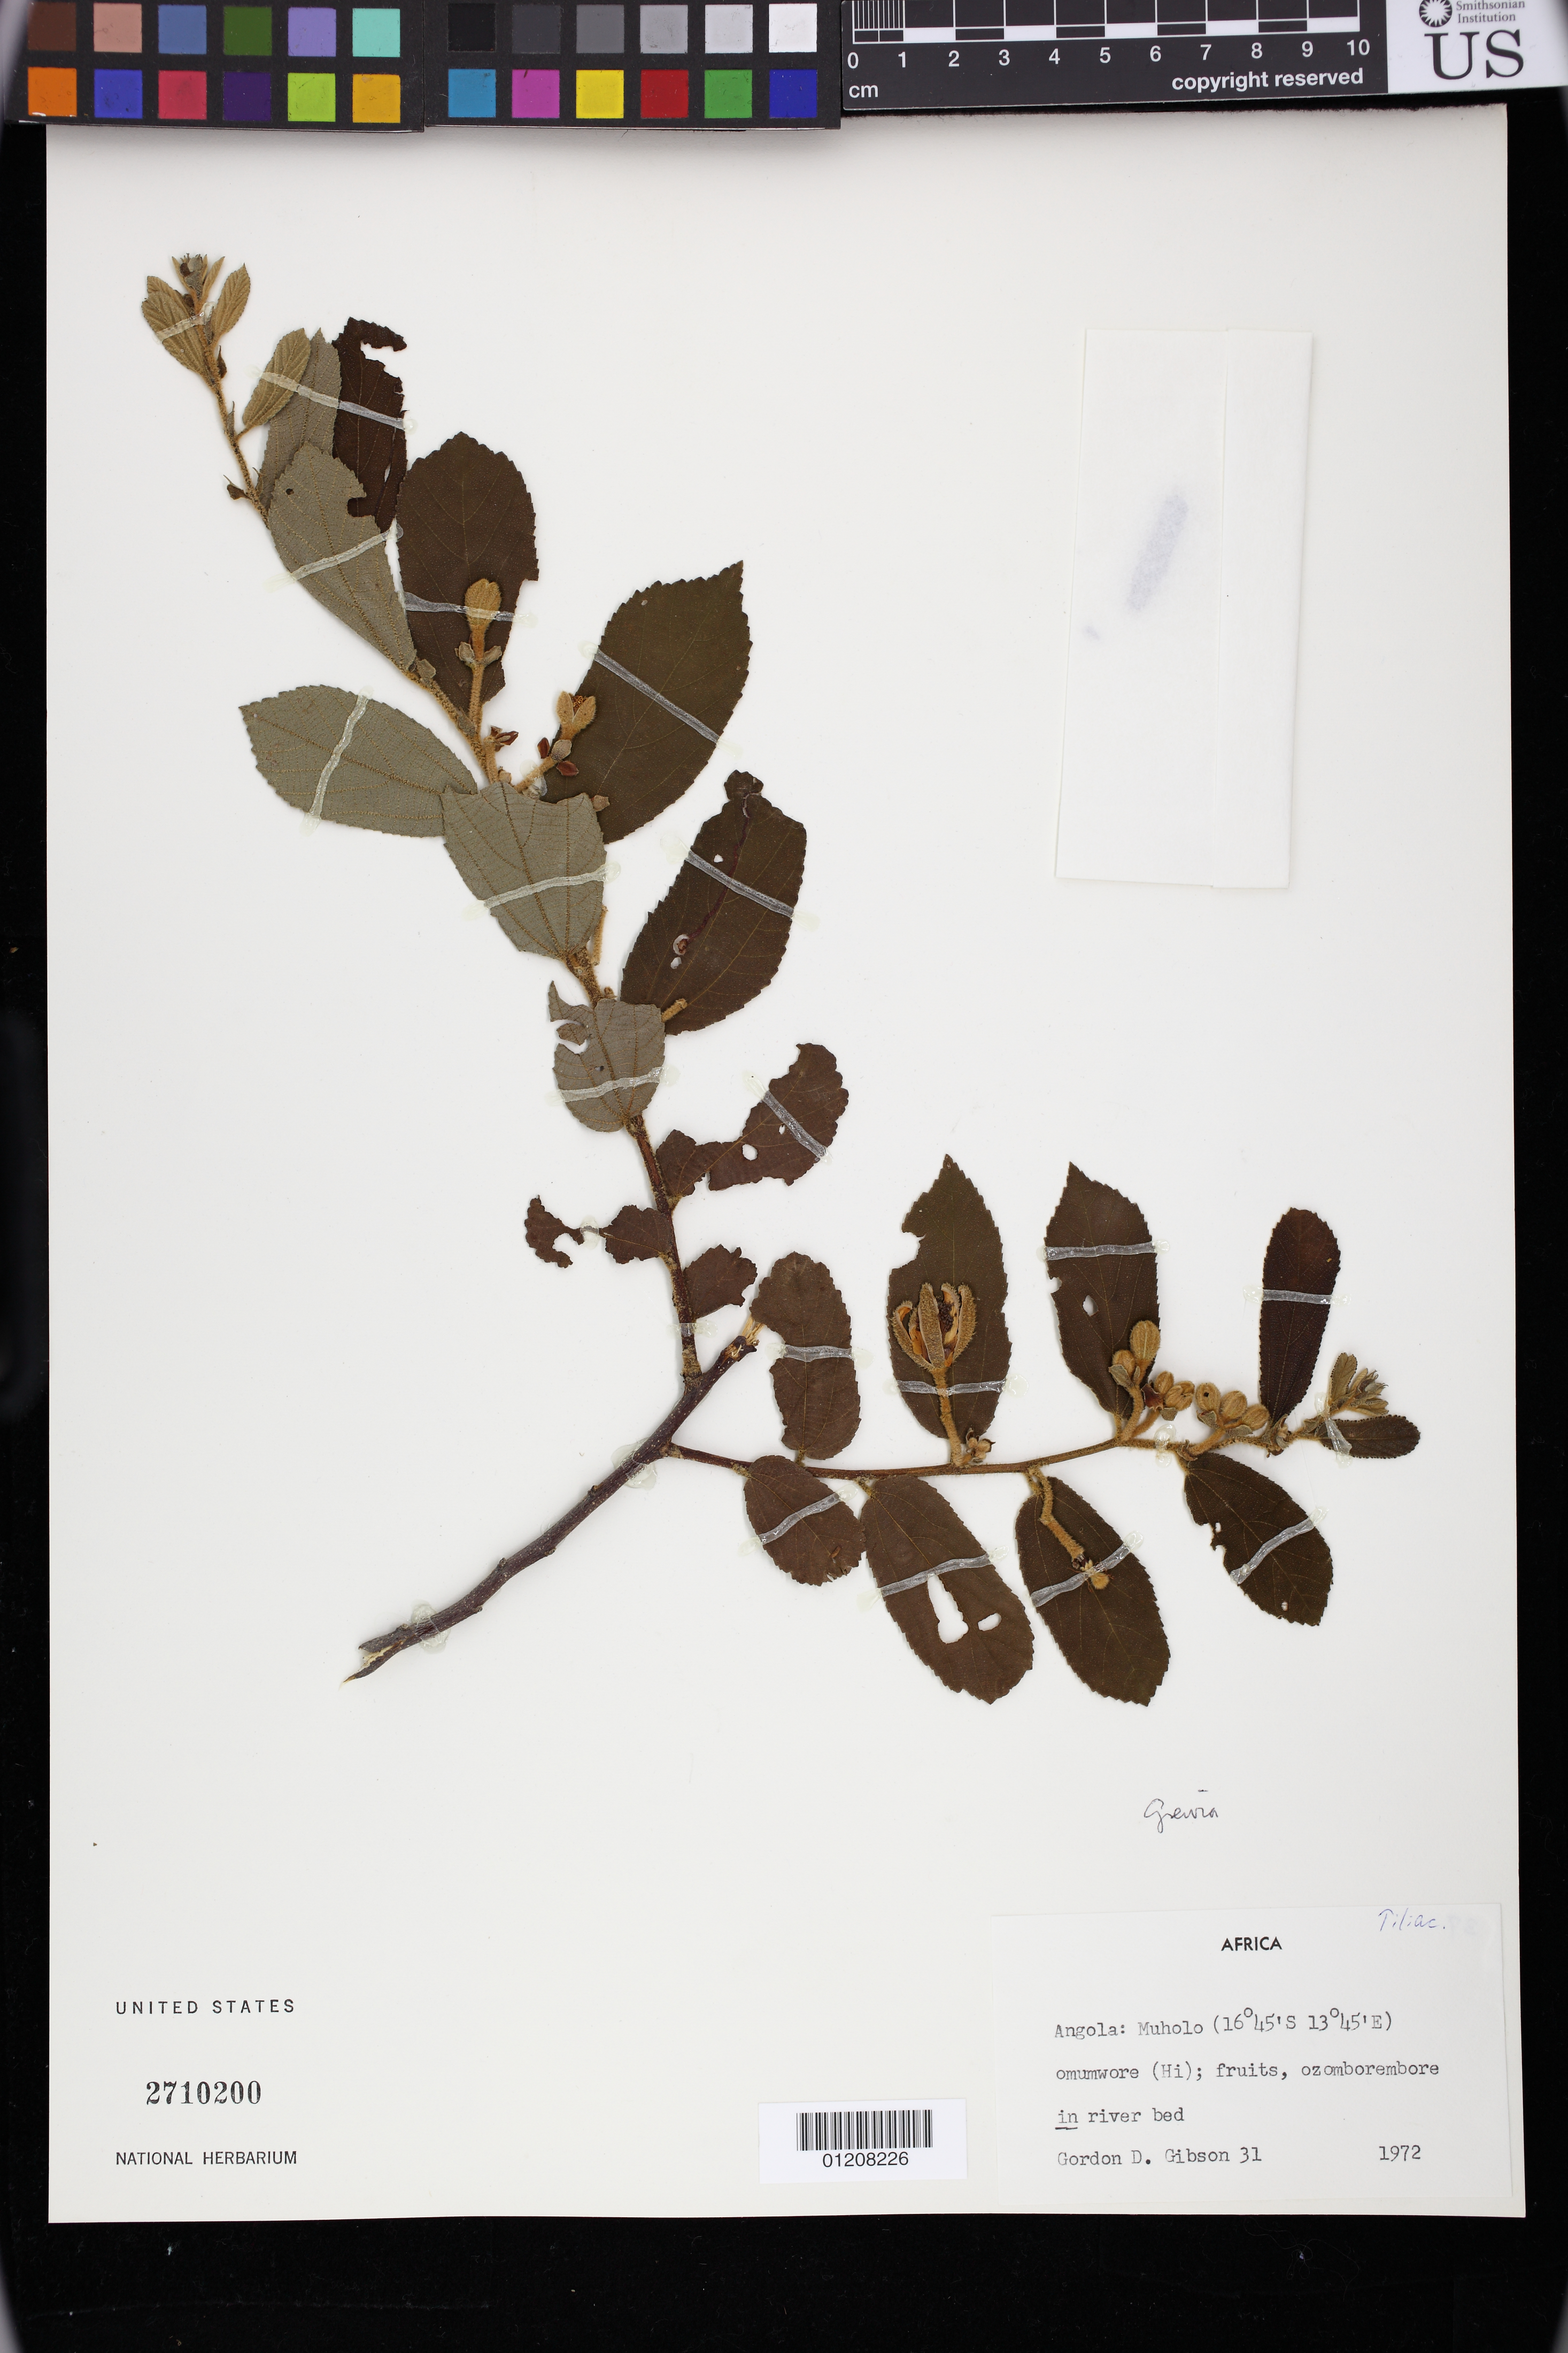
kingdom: Plantae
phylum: Tracheophyta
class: Magnoliopsida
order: Malvales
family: Malvaceae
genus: Grewia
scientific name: Grewia sp.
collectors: G. D. Gibson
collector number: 31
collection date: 1972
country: Angola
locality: Muholo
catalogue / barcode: US 2710200